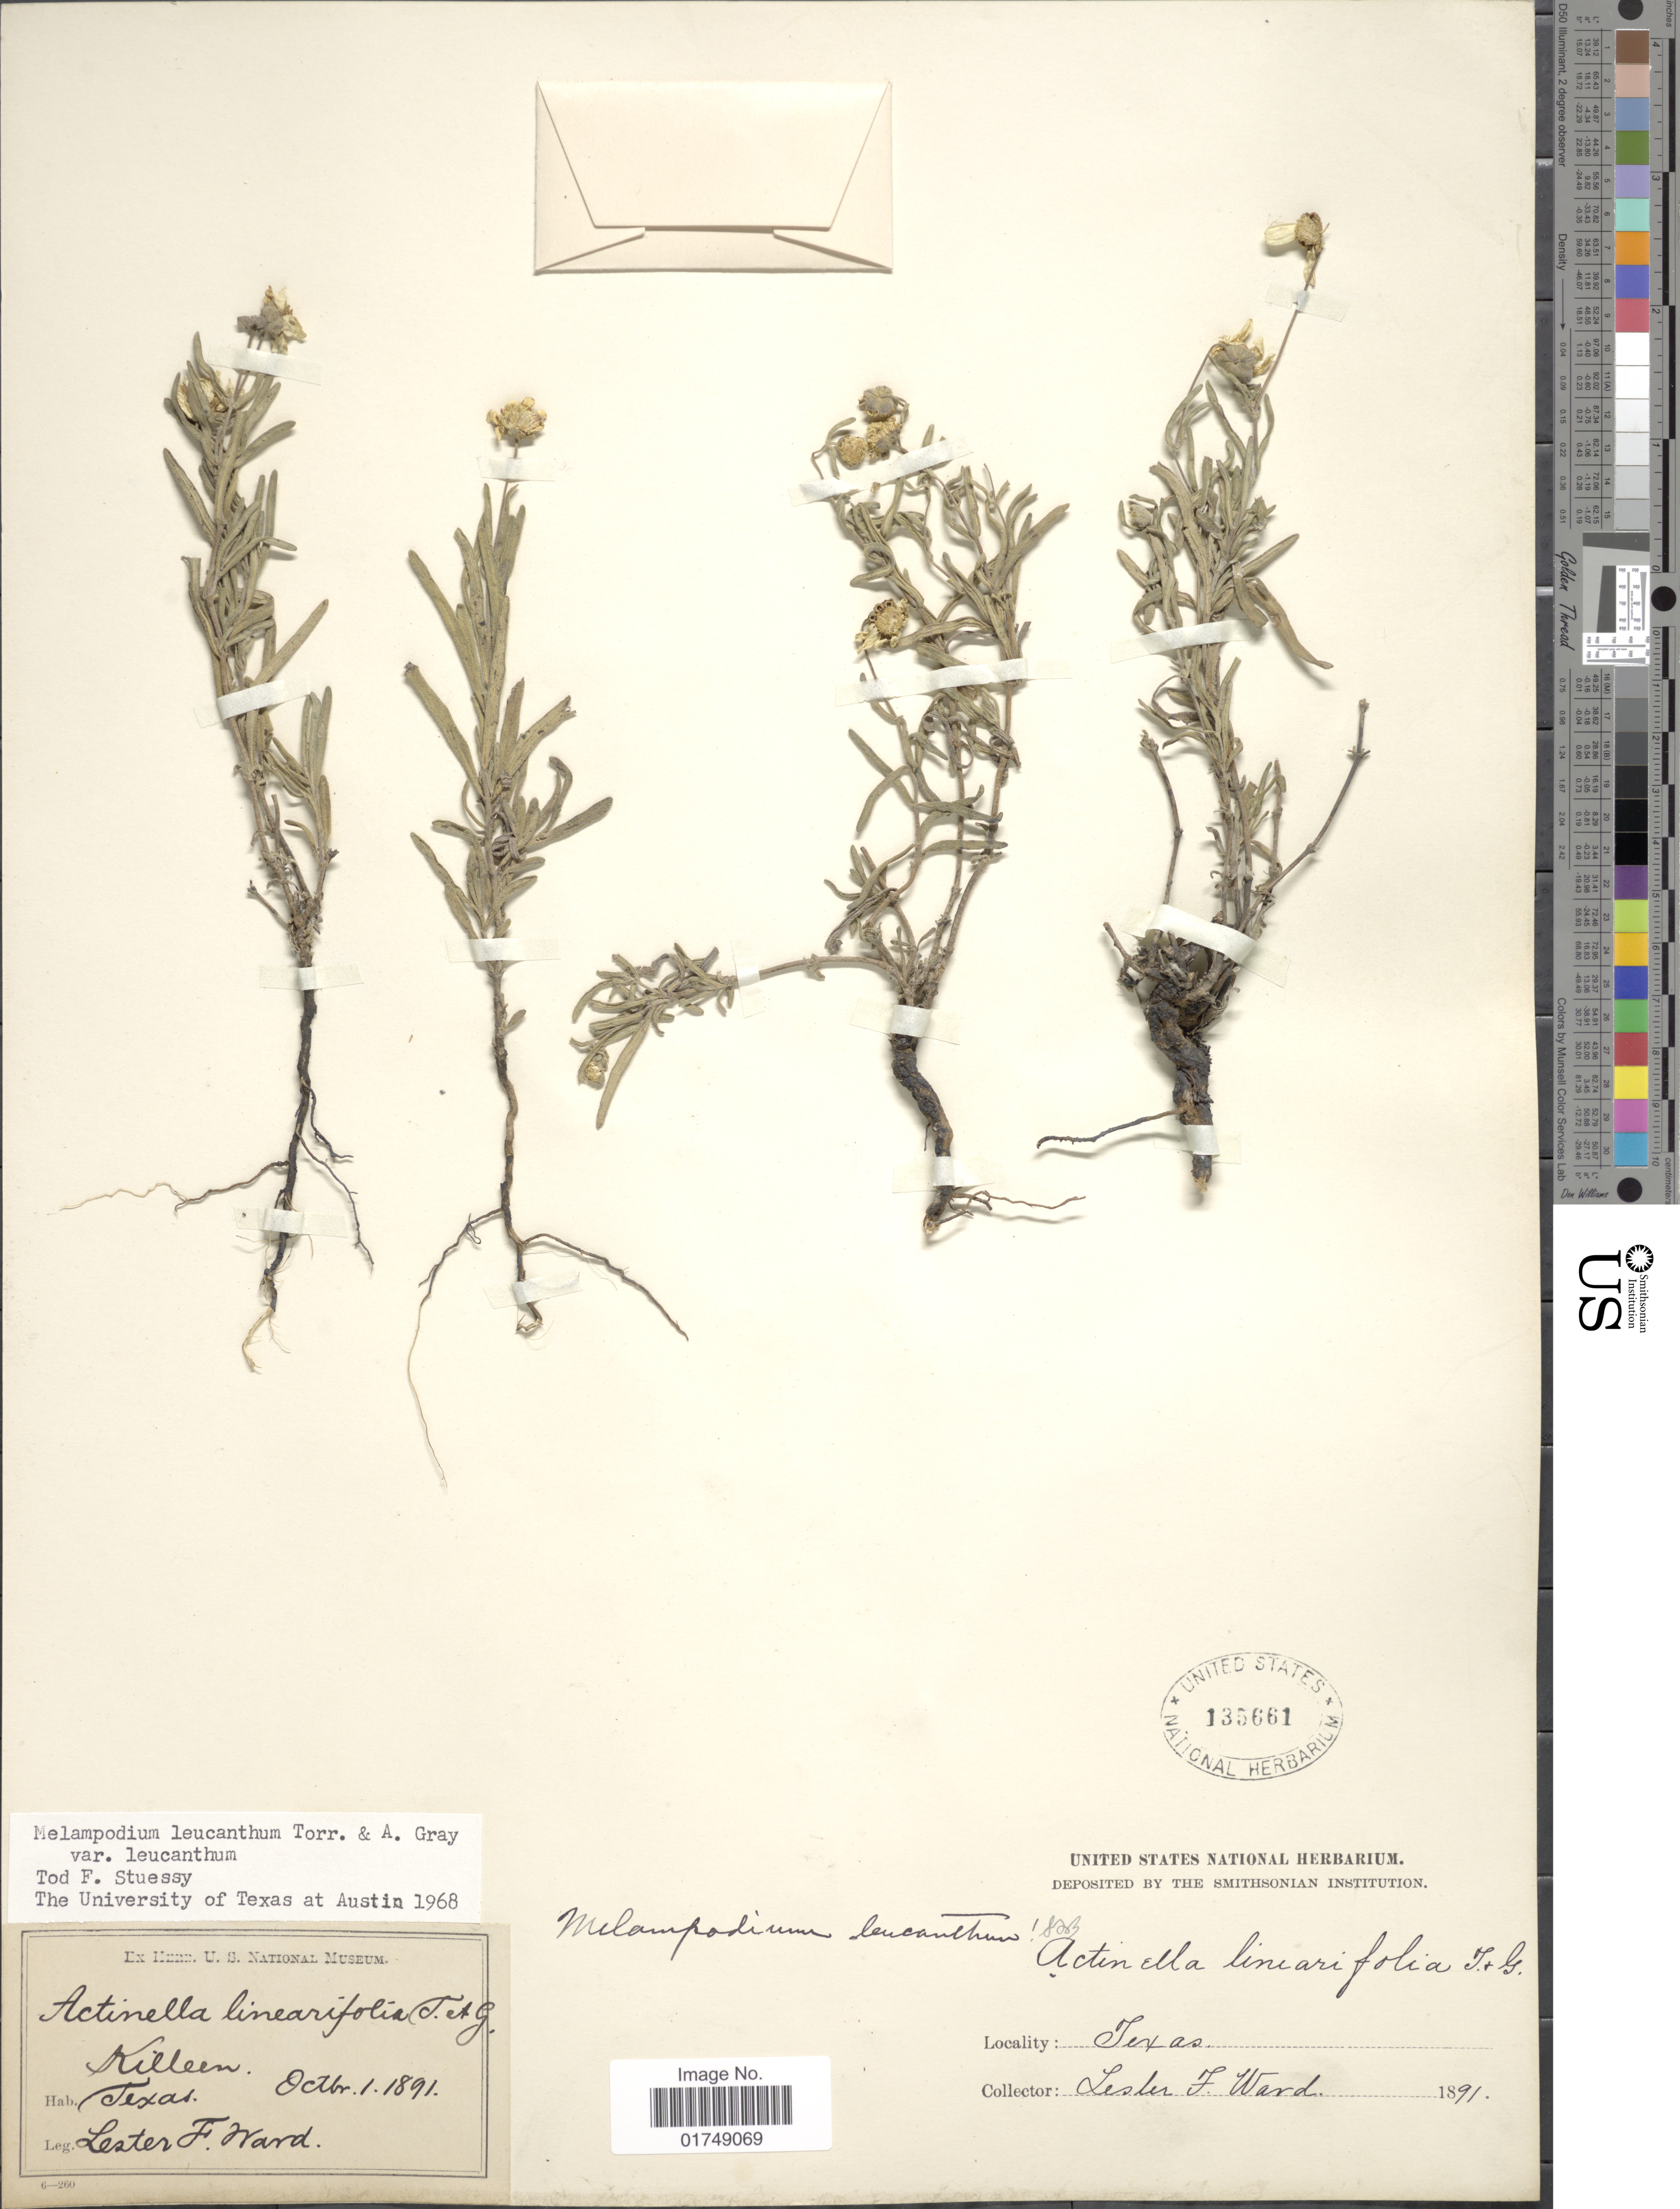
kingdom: Plantae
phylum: Tracheophyta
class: Magnoliopsida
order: Asterales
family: Asteraceae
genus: Melampodium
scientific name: Melampodium leucanthum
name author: Torr. & A. Gray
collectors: L. F. Ward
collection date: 1891-10-01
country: United States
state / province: Texas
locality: Killeen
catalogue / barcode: US 135661